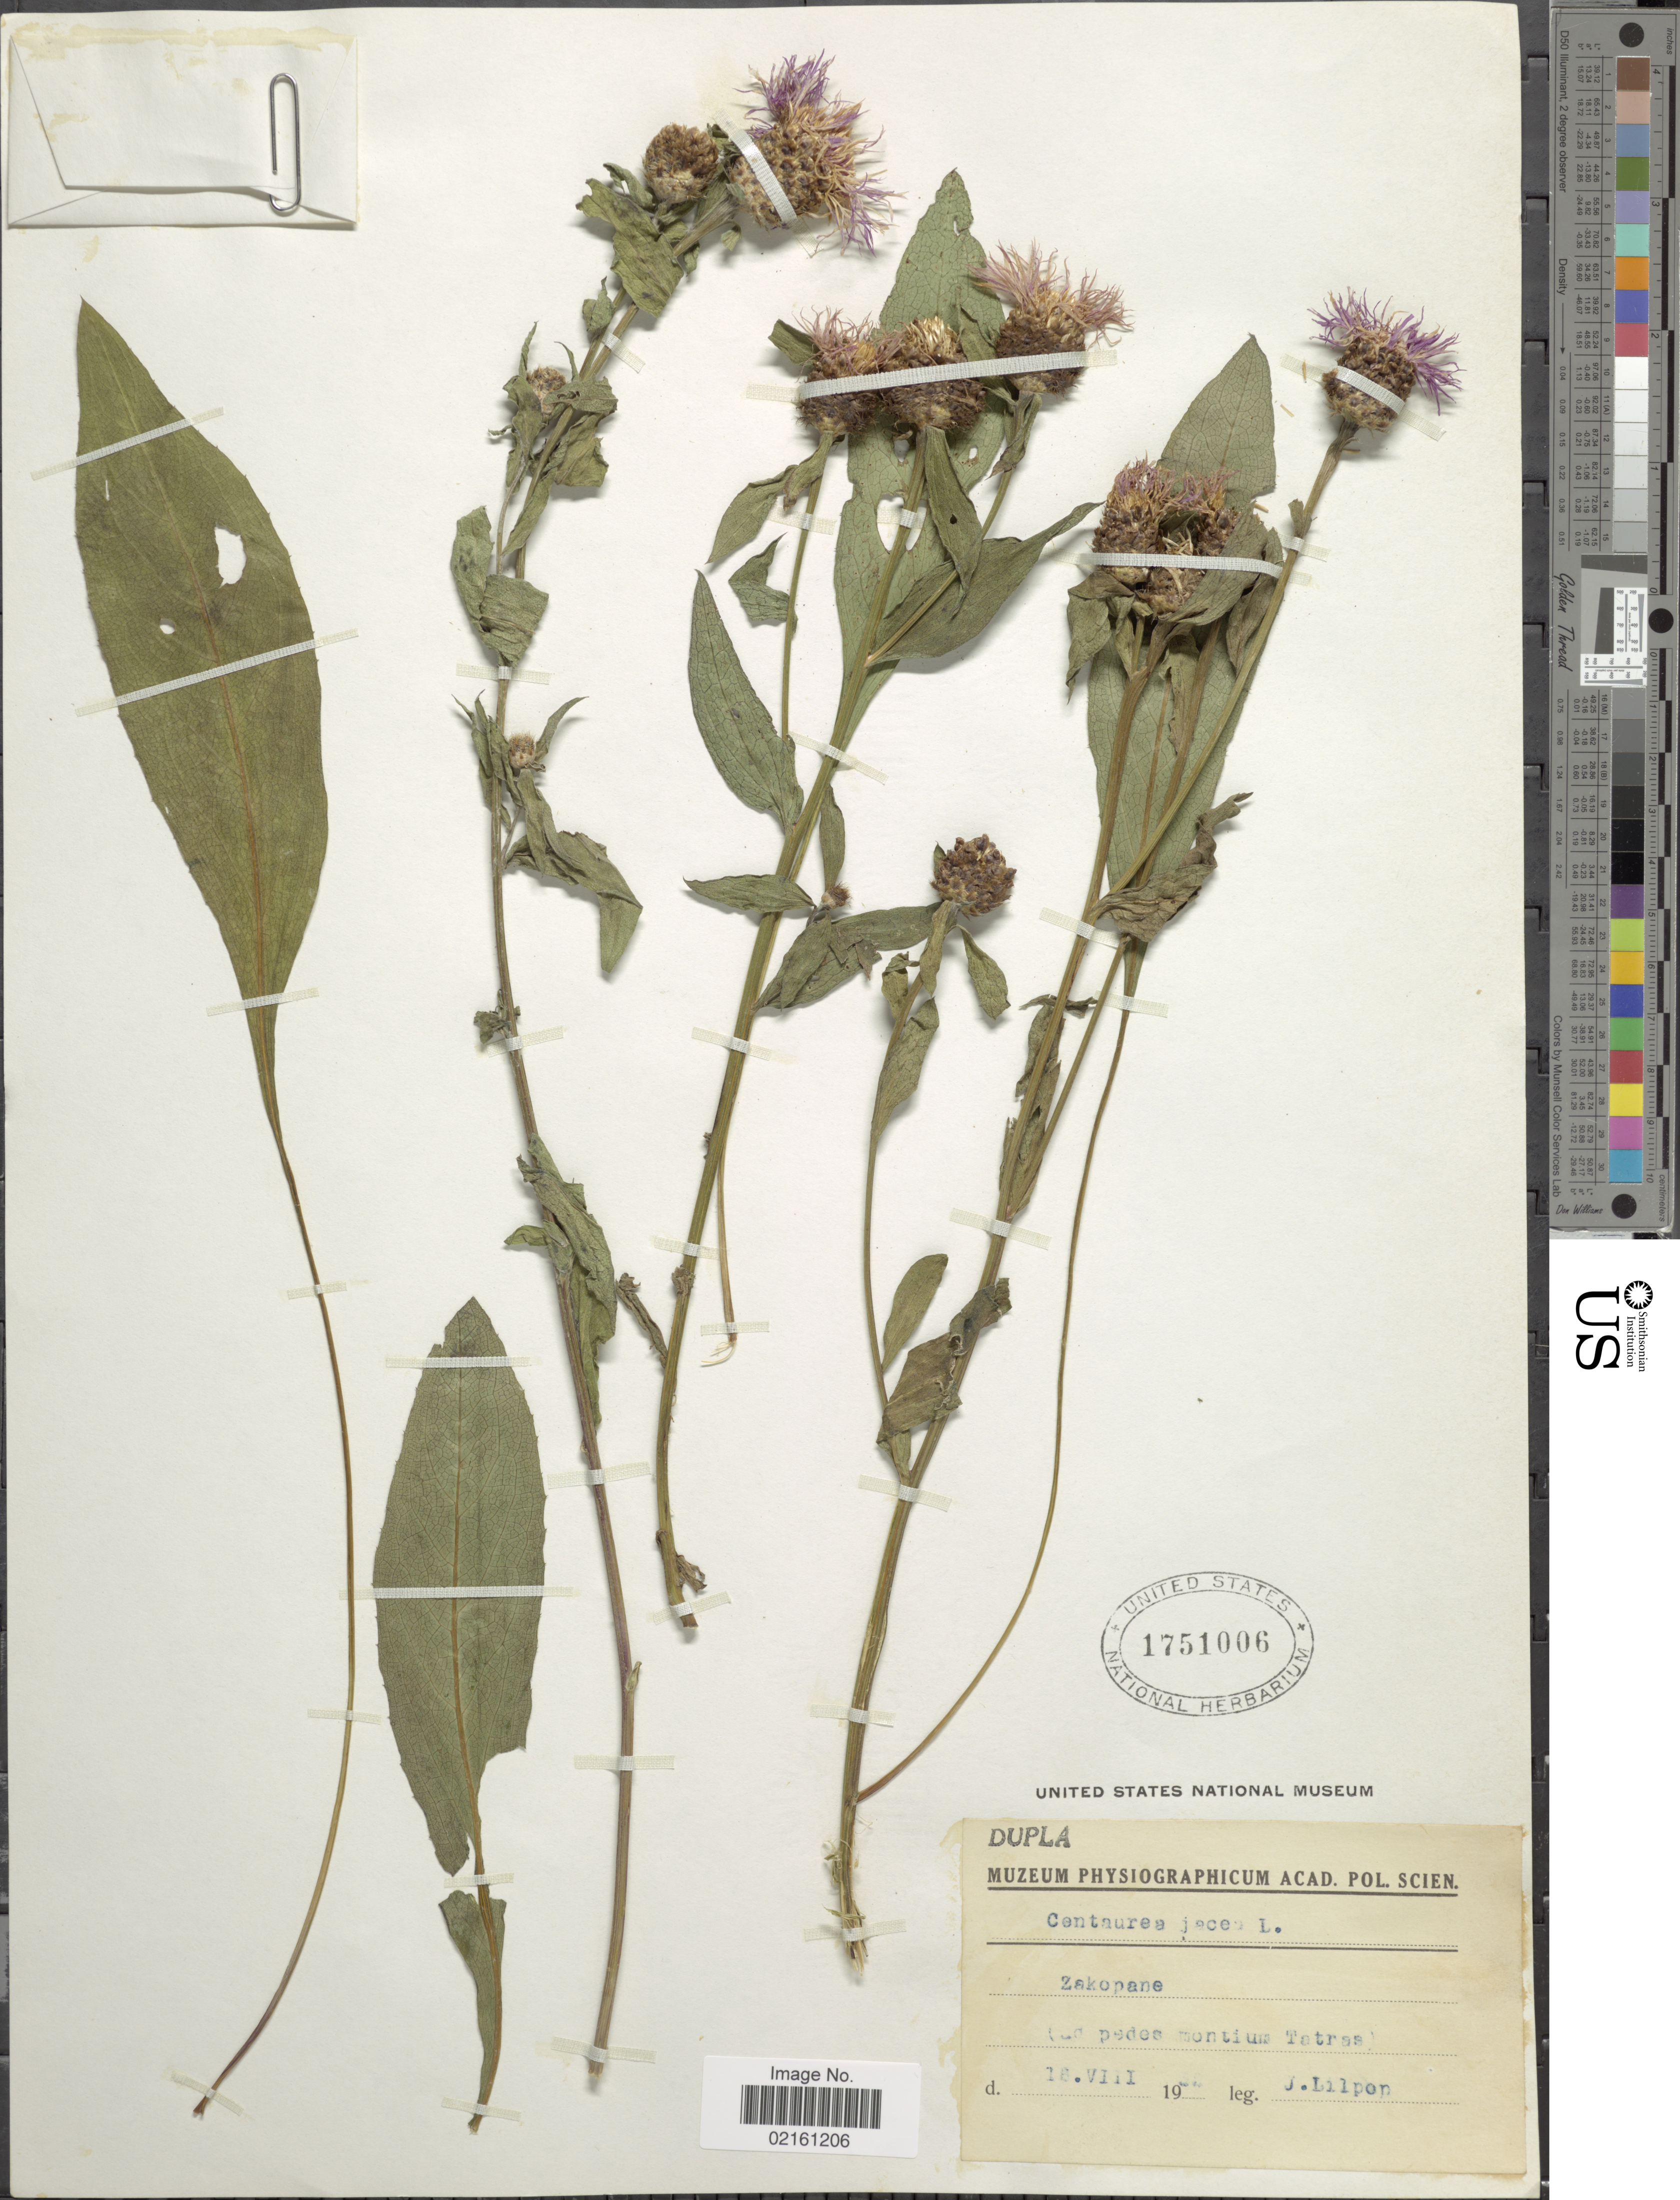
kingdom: Plantae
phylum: Tracheophyta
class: Magnoliopsida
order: Asterales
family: Asteraceae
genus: Centaurea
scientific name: Centaurea jacea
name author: L.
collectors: J. Lilpop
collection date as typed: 19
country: Poland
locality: Zakopane, Tatras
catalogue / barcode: US 1751006